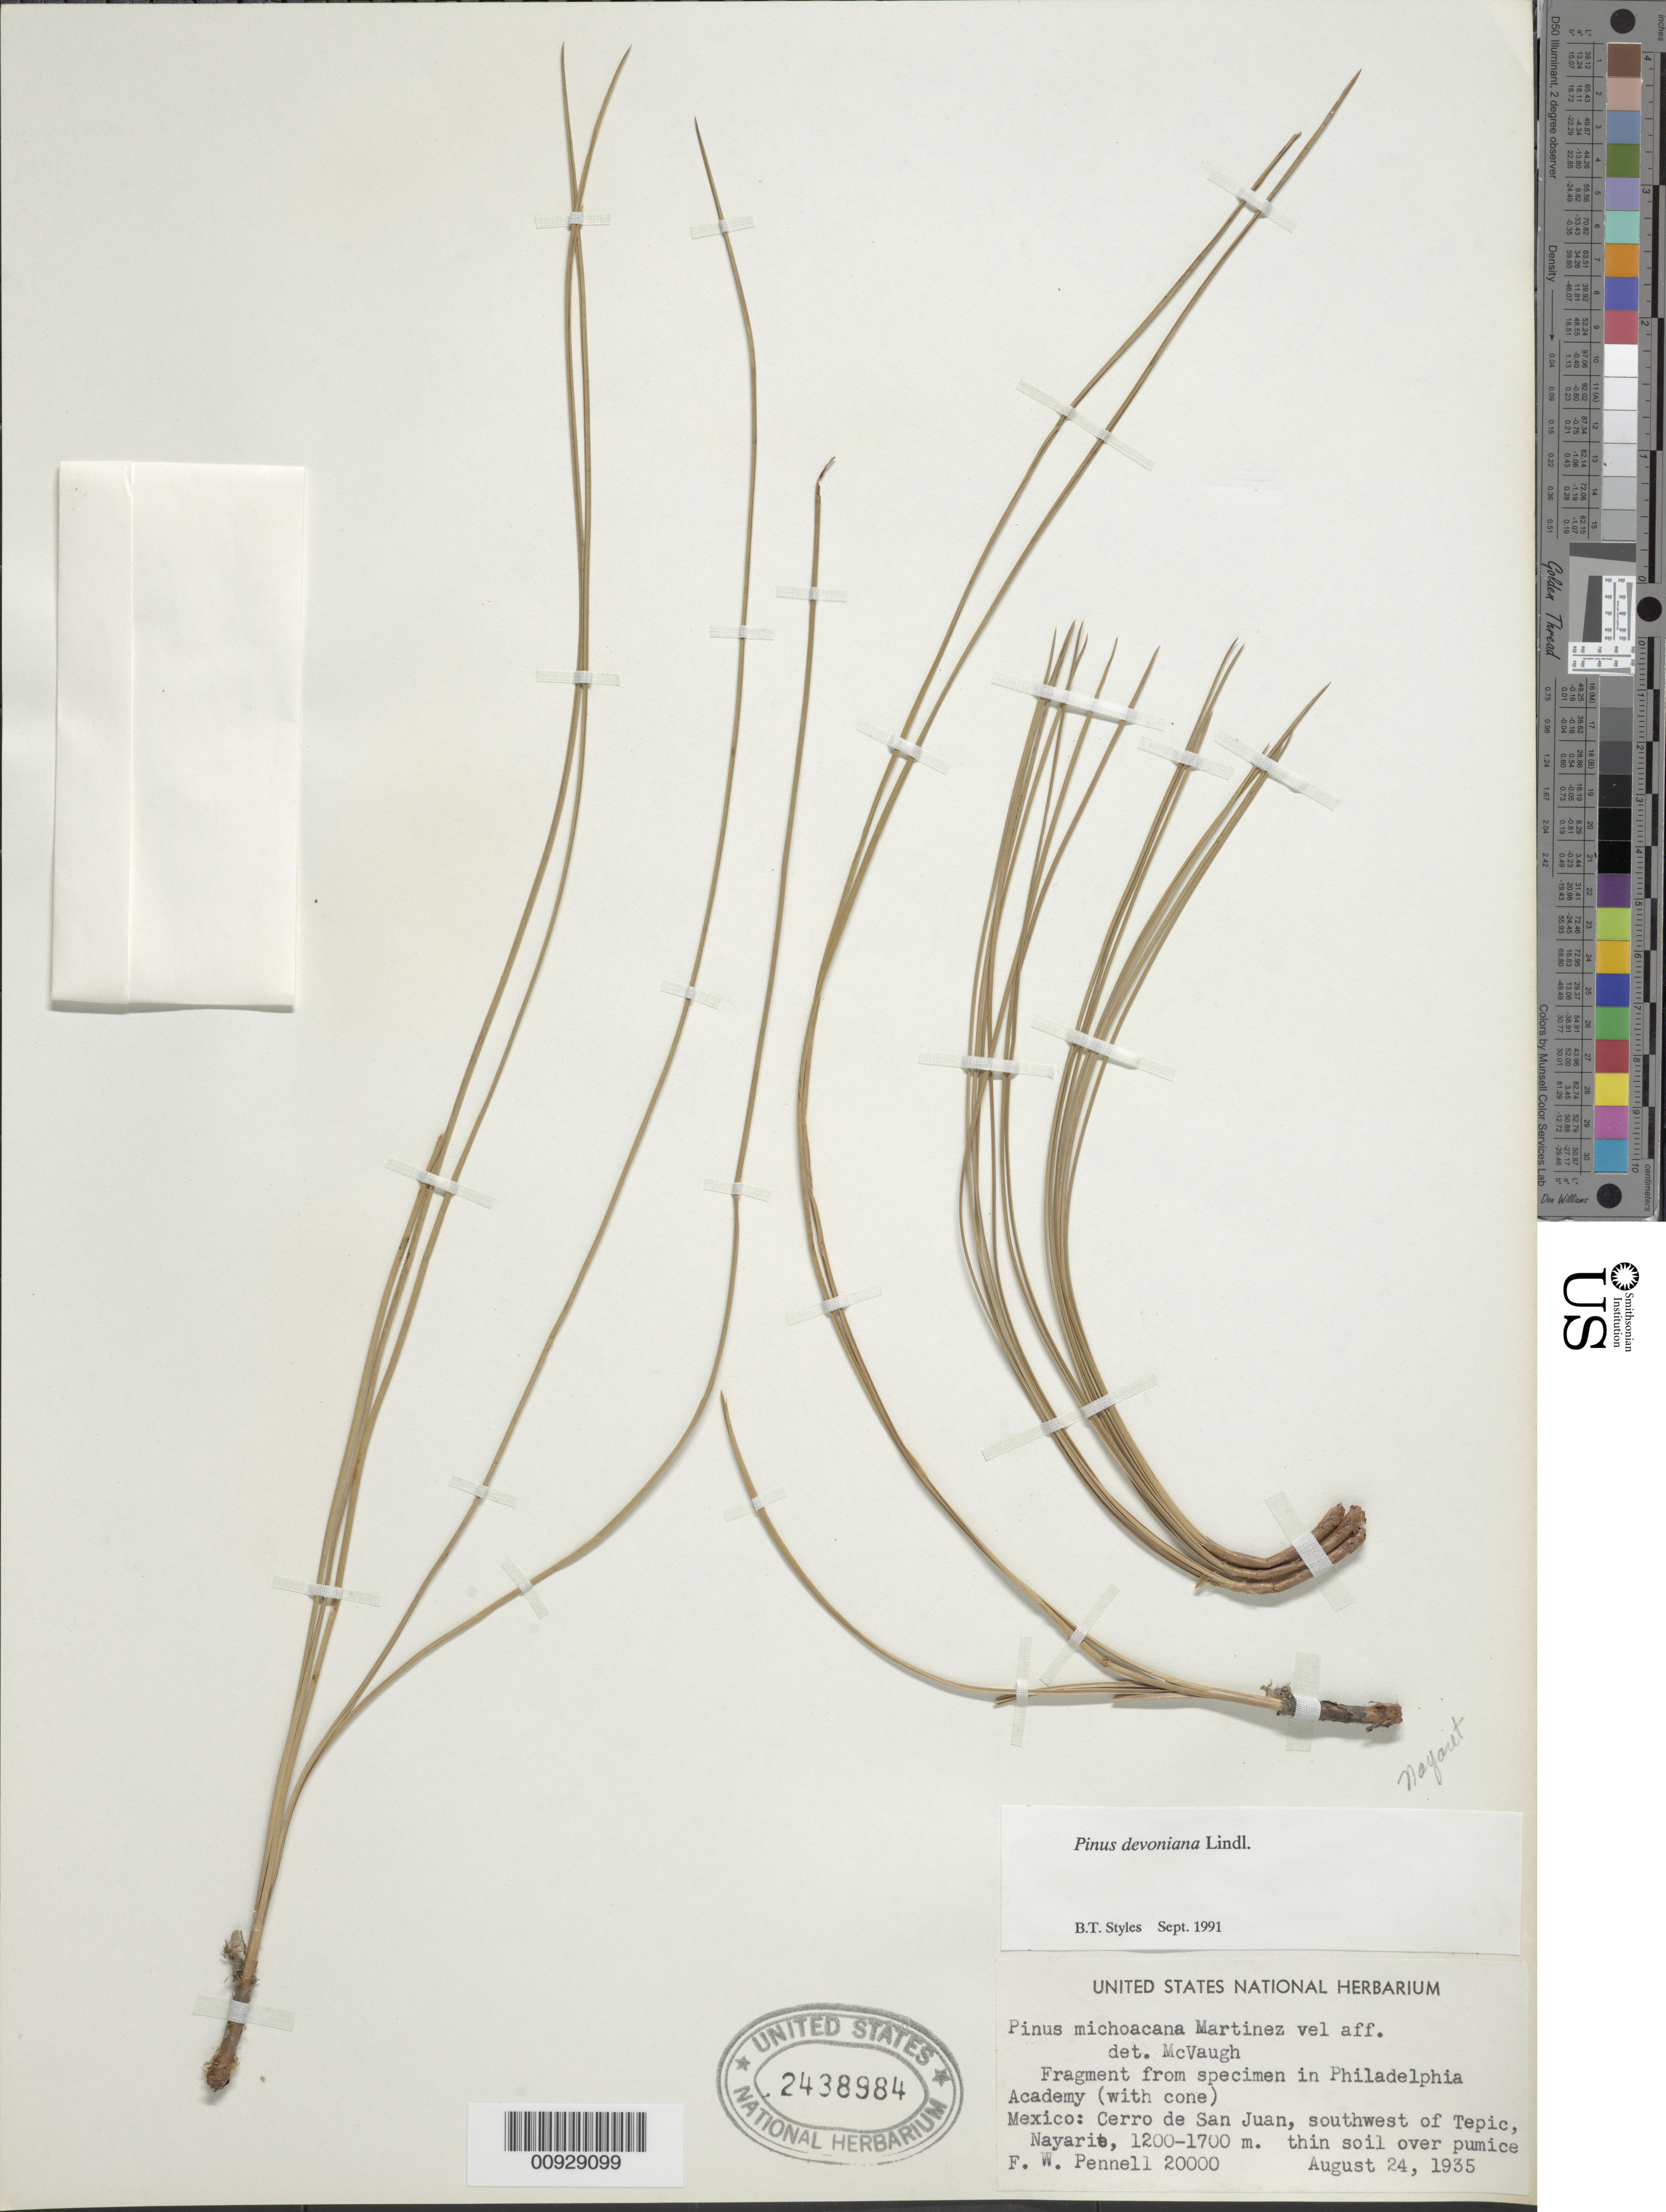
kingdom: Plantae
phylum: Tracheophyta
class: Pinopsida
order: Pinales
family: Pinaceae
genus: Pinus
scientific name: Pinus devoniana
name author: Lindl.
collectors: F. W. Pennell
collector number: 20000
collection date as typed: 24 Aug 1935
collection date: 1935-08-24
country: Mexico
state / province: Nayarit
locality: Cerro San Juan, southwest of Tepic.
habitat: Thin soil over pumice.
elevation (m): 1700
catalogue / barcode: US 2438984